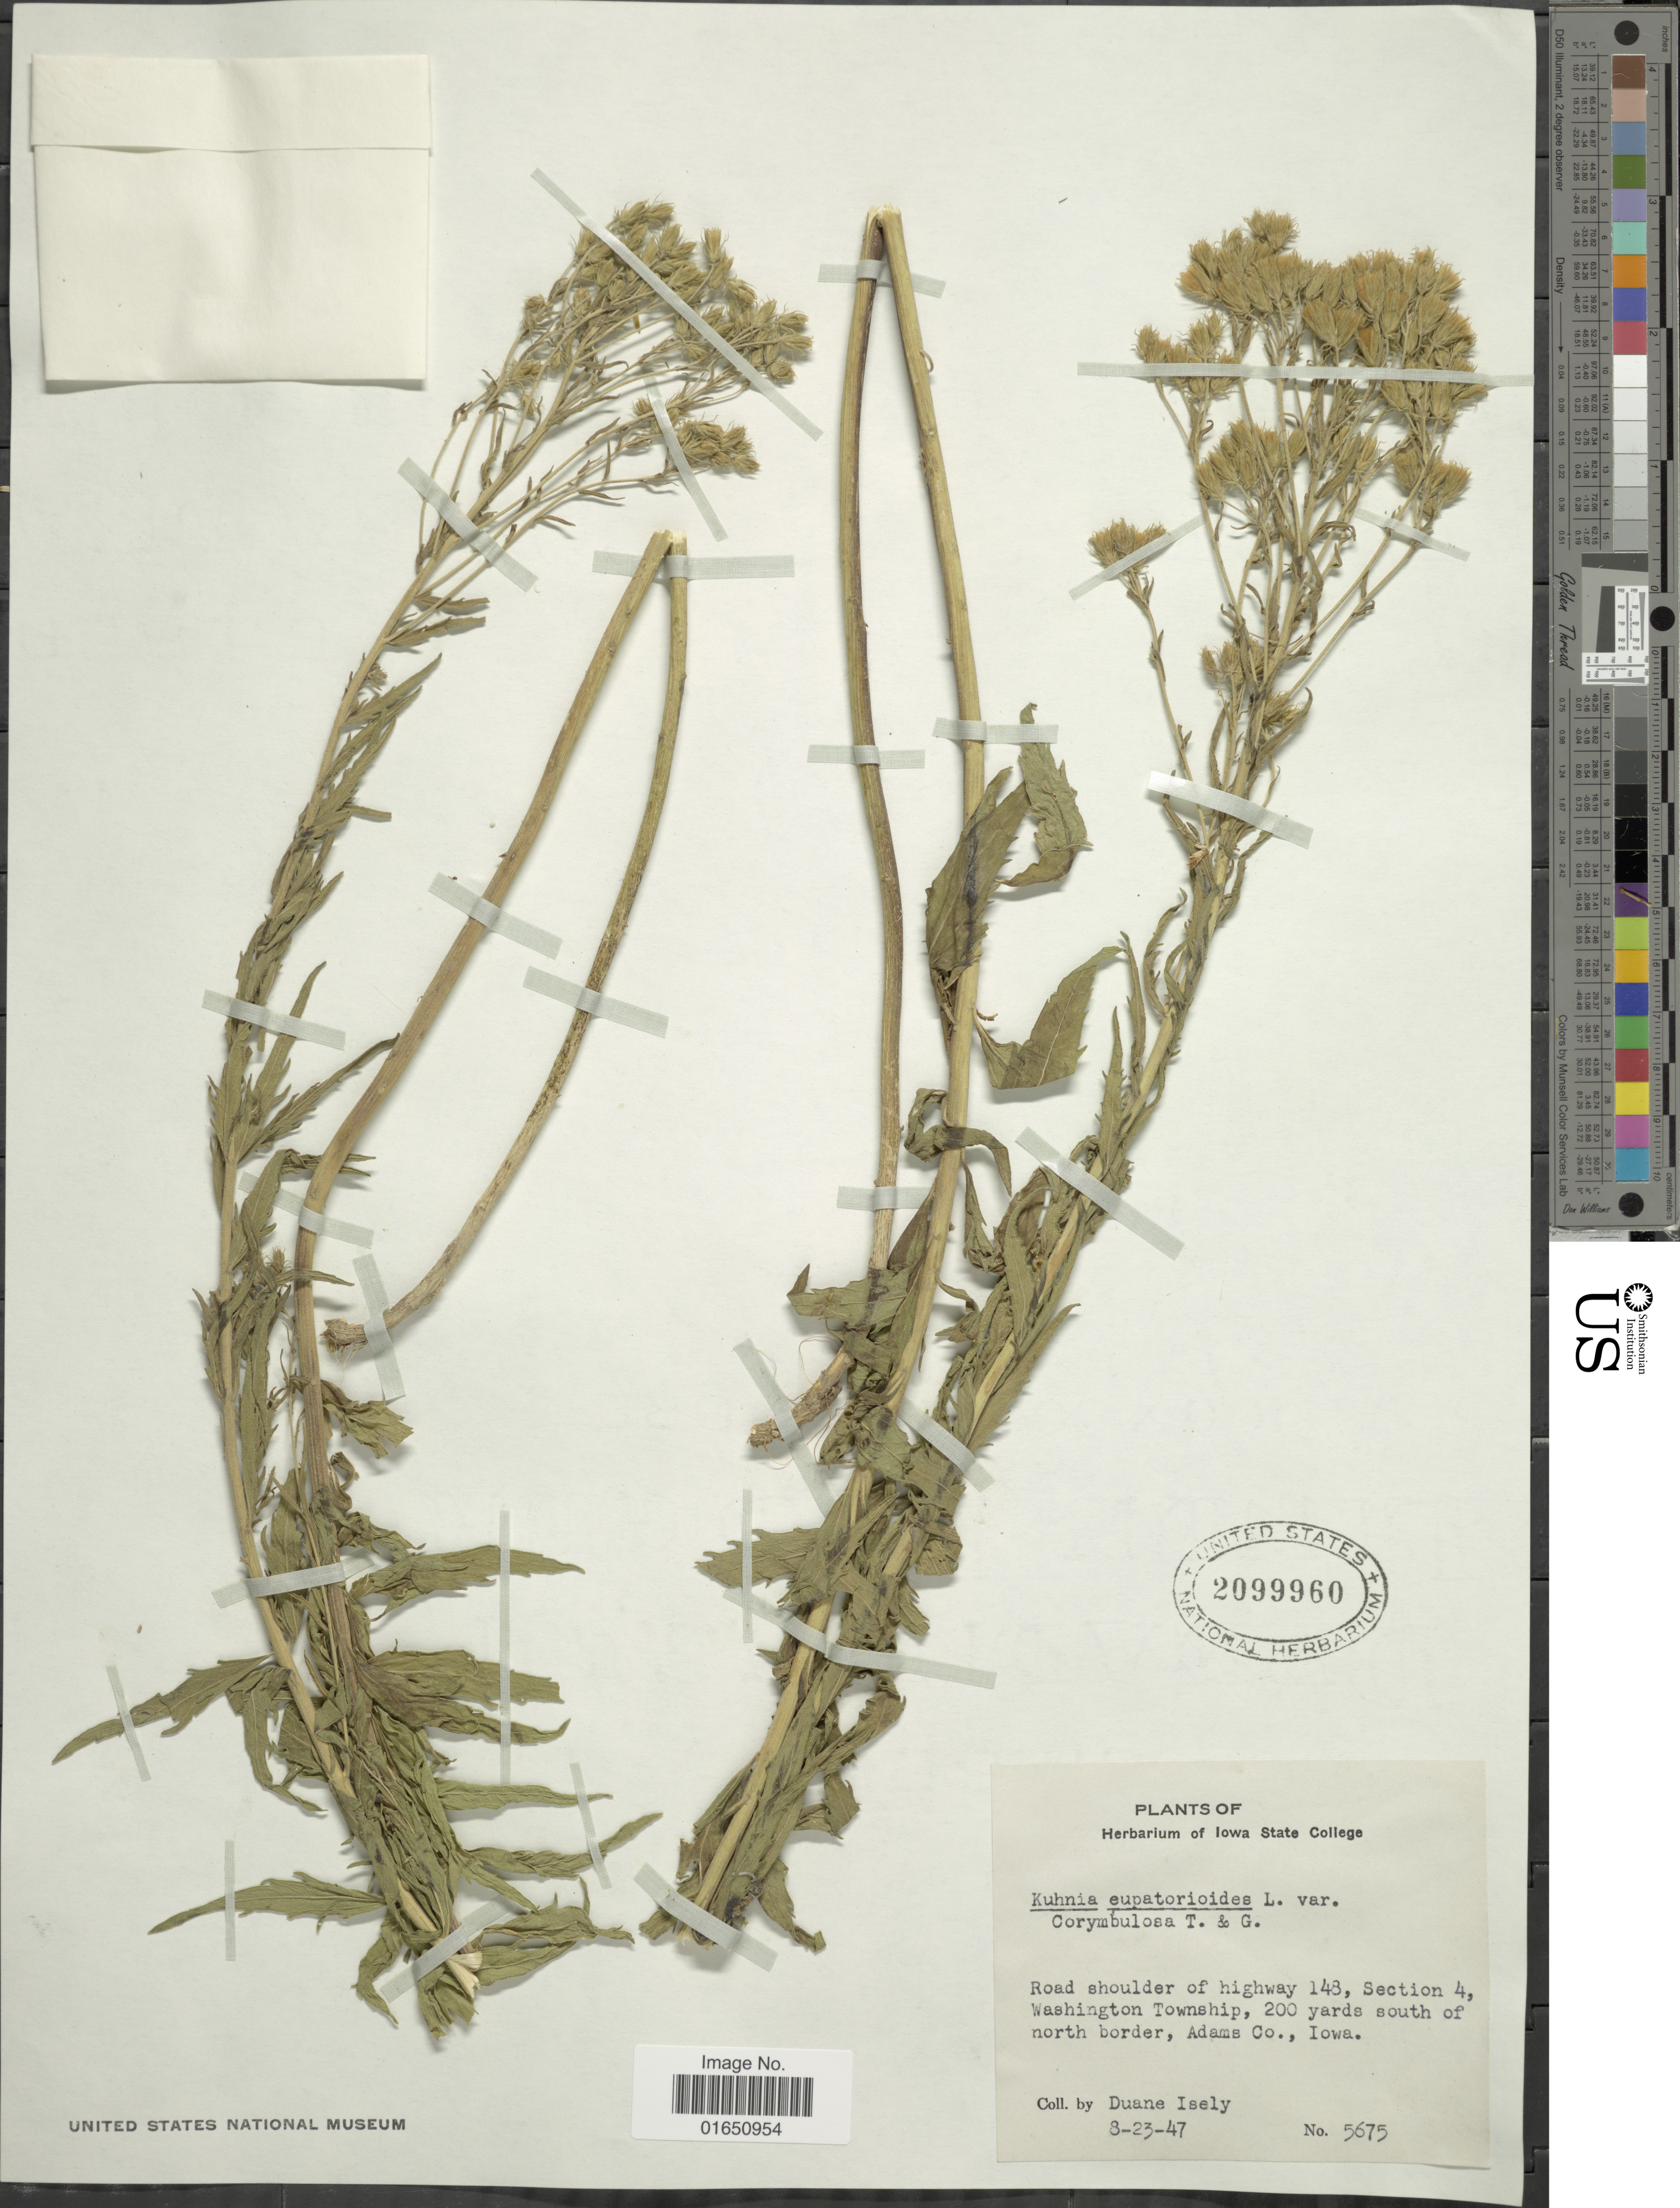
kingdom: Plantae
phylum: Tracheophyta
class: Magnoliopsida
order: Asterales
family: Asteraceae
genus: Brickellia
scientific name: Brickellia eupatorioides var. corymbulosa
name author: (Torr. & A. Gray) Shinners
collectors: D. Isely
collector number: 5675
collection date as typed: Transcribed d/m/y: 23/8/47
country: United States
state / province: Iowa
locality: Road Shoulder of Highway 143, Section 4, Washington Township, 200 yards south of north border, Adams Co., Iowa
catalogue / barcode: US 2099960